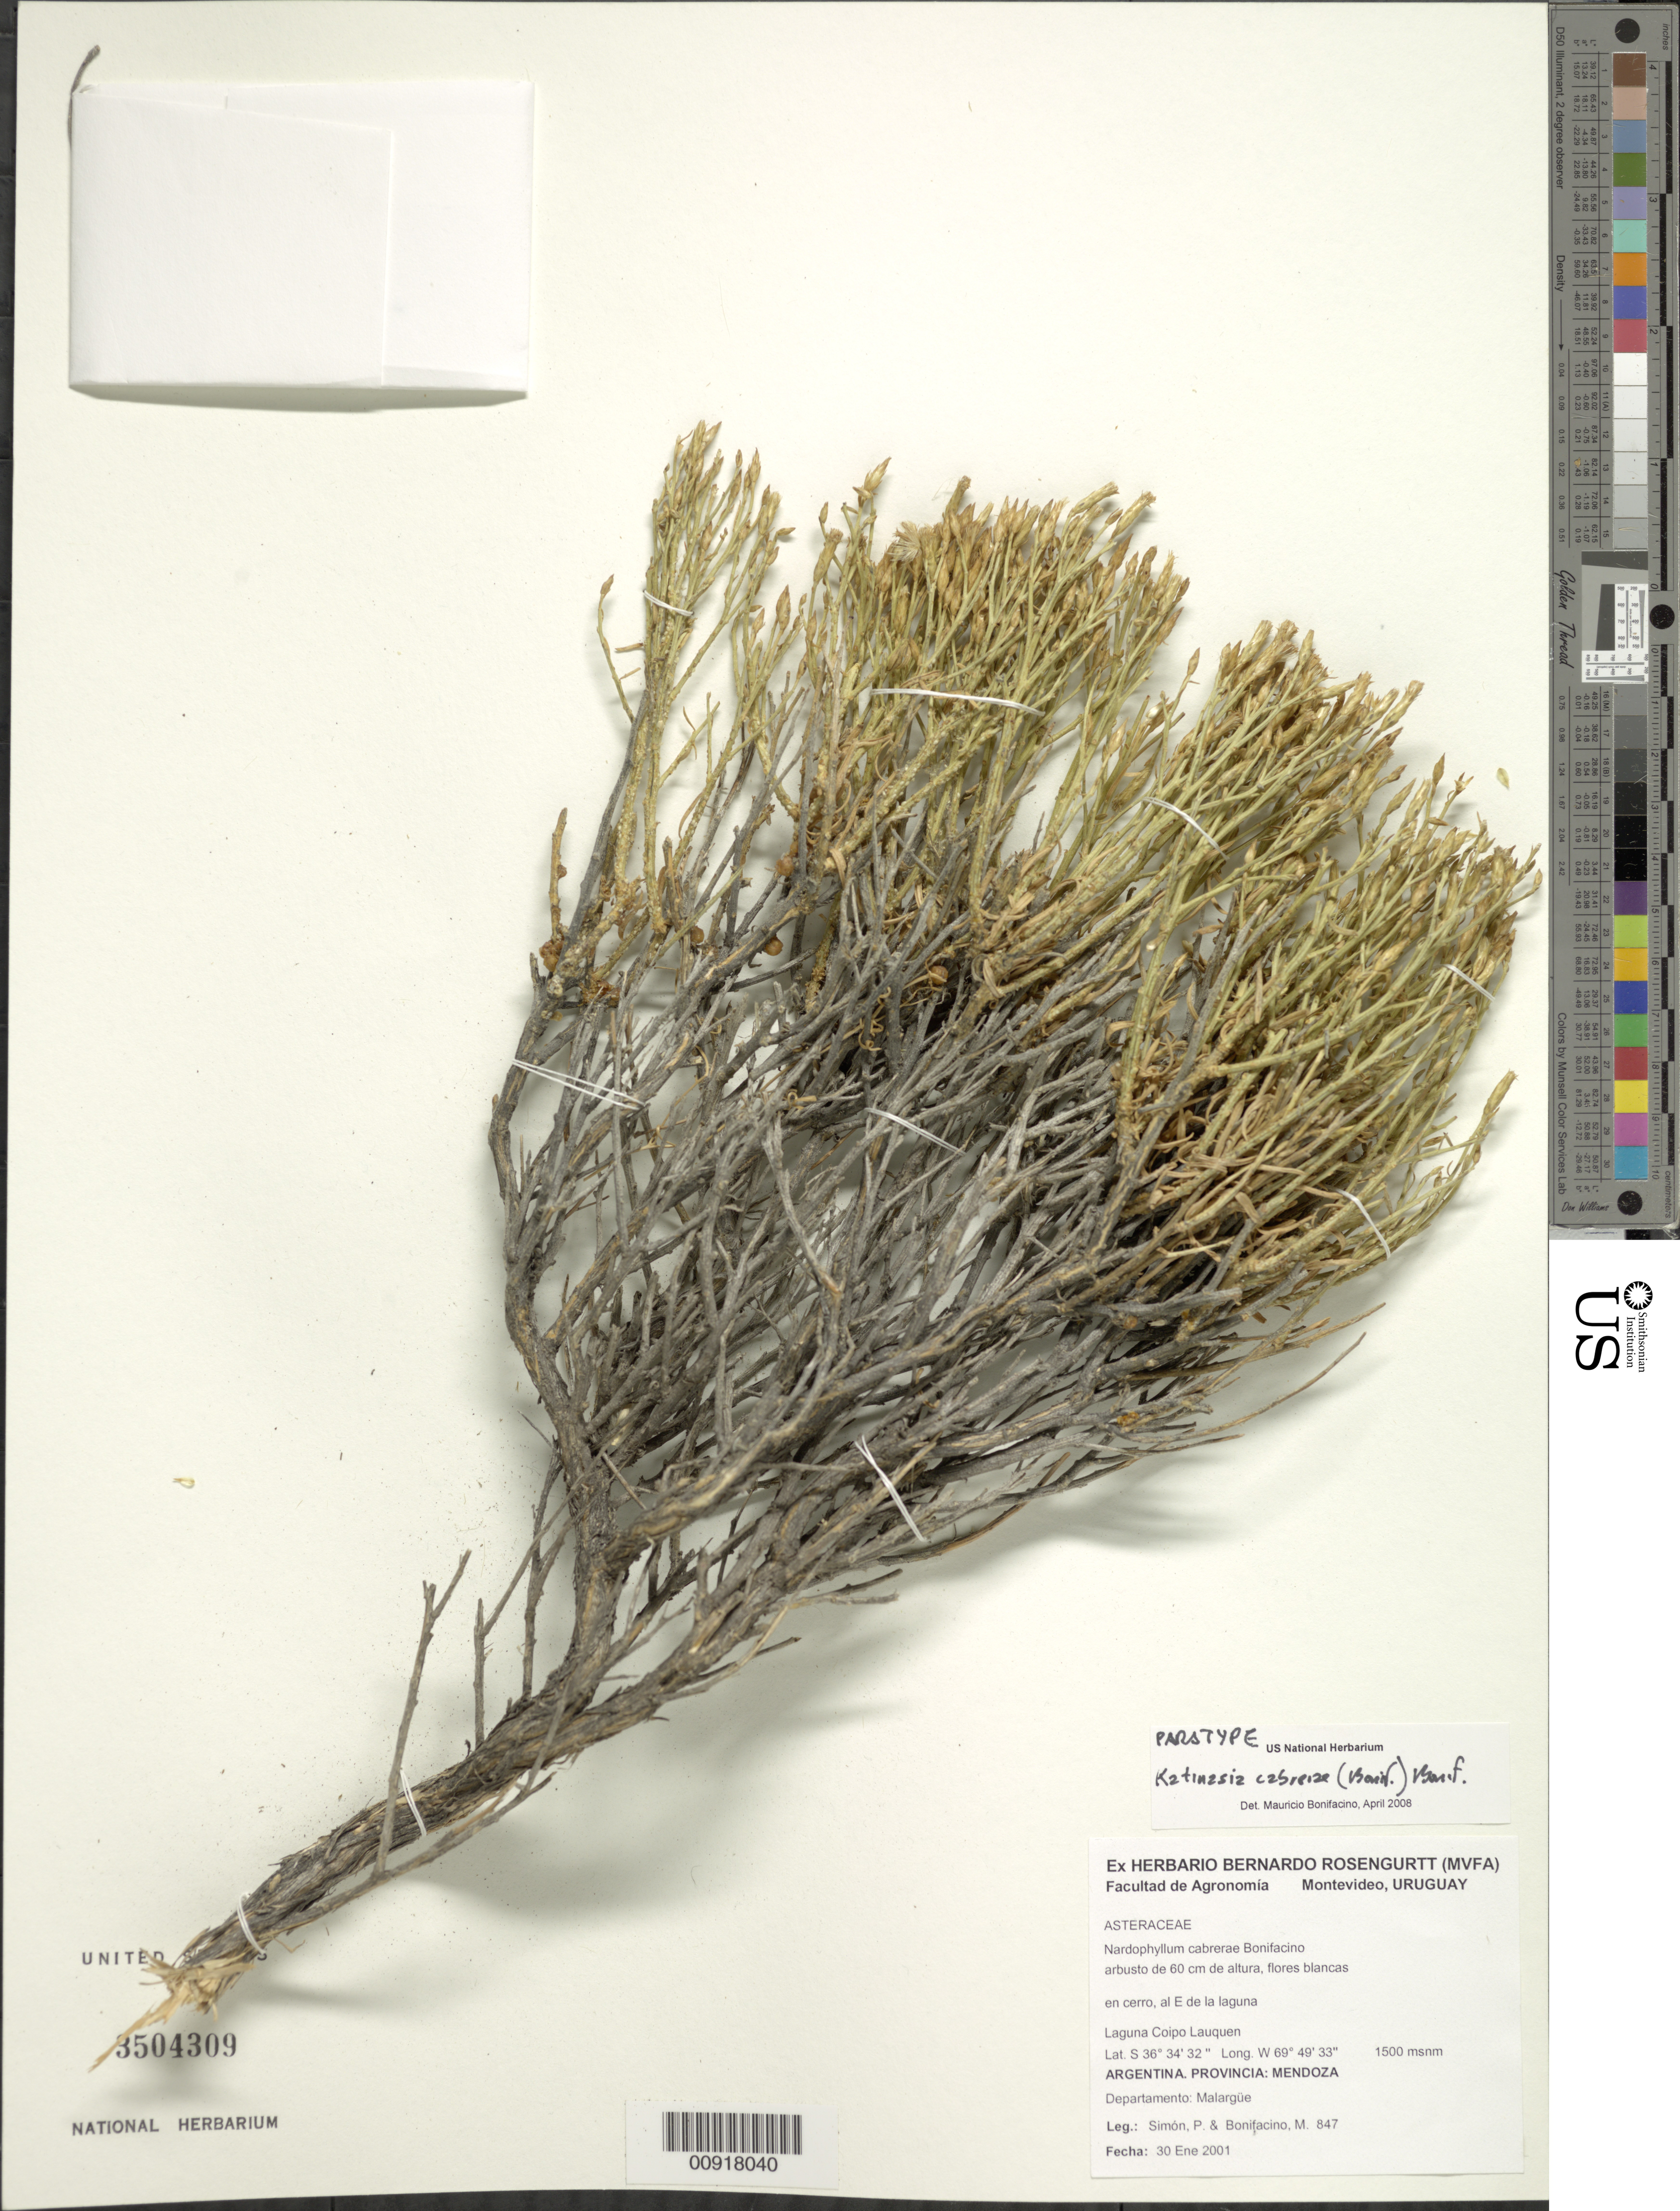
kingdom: Plantae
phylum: Tracheophyta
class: Magnoliopsida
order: Asterales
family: Asteraceae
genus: Katinasia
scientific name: Katinasia cabrerae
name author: (Bonif.) Bonif.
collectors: P. M. Simón & M. Bonifacino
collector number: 847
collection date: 2001-01-30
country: Argentina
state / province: Mendoza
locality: Dpto. Malargüe, Laguna Coipo Lauquen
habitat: En cerro, E de la laguna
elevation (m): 1500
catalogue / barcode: US 3504309